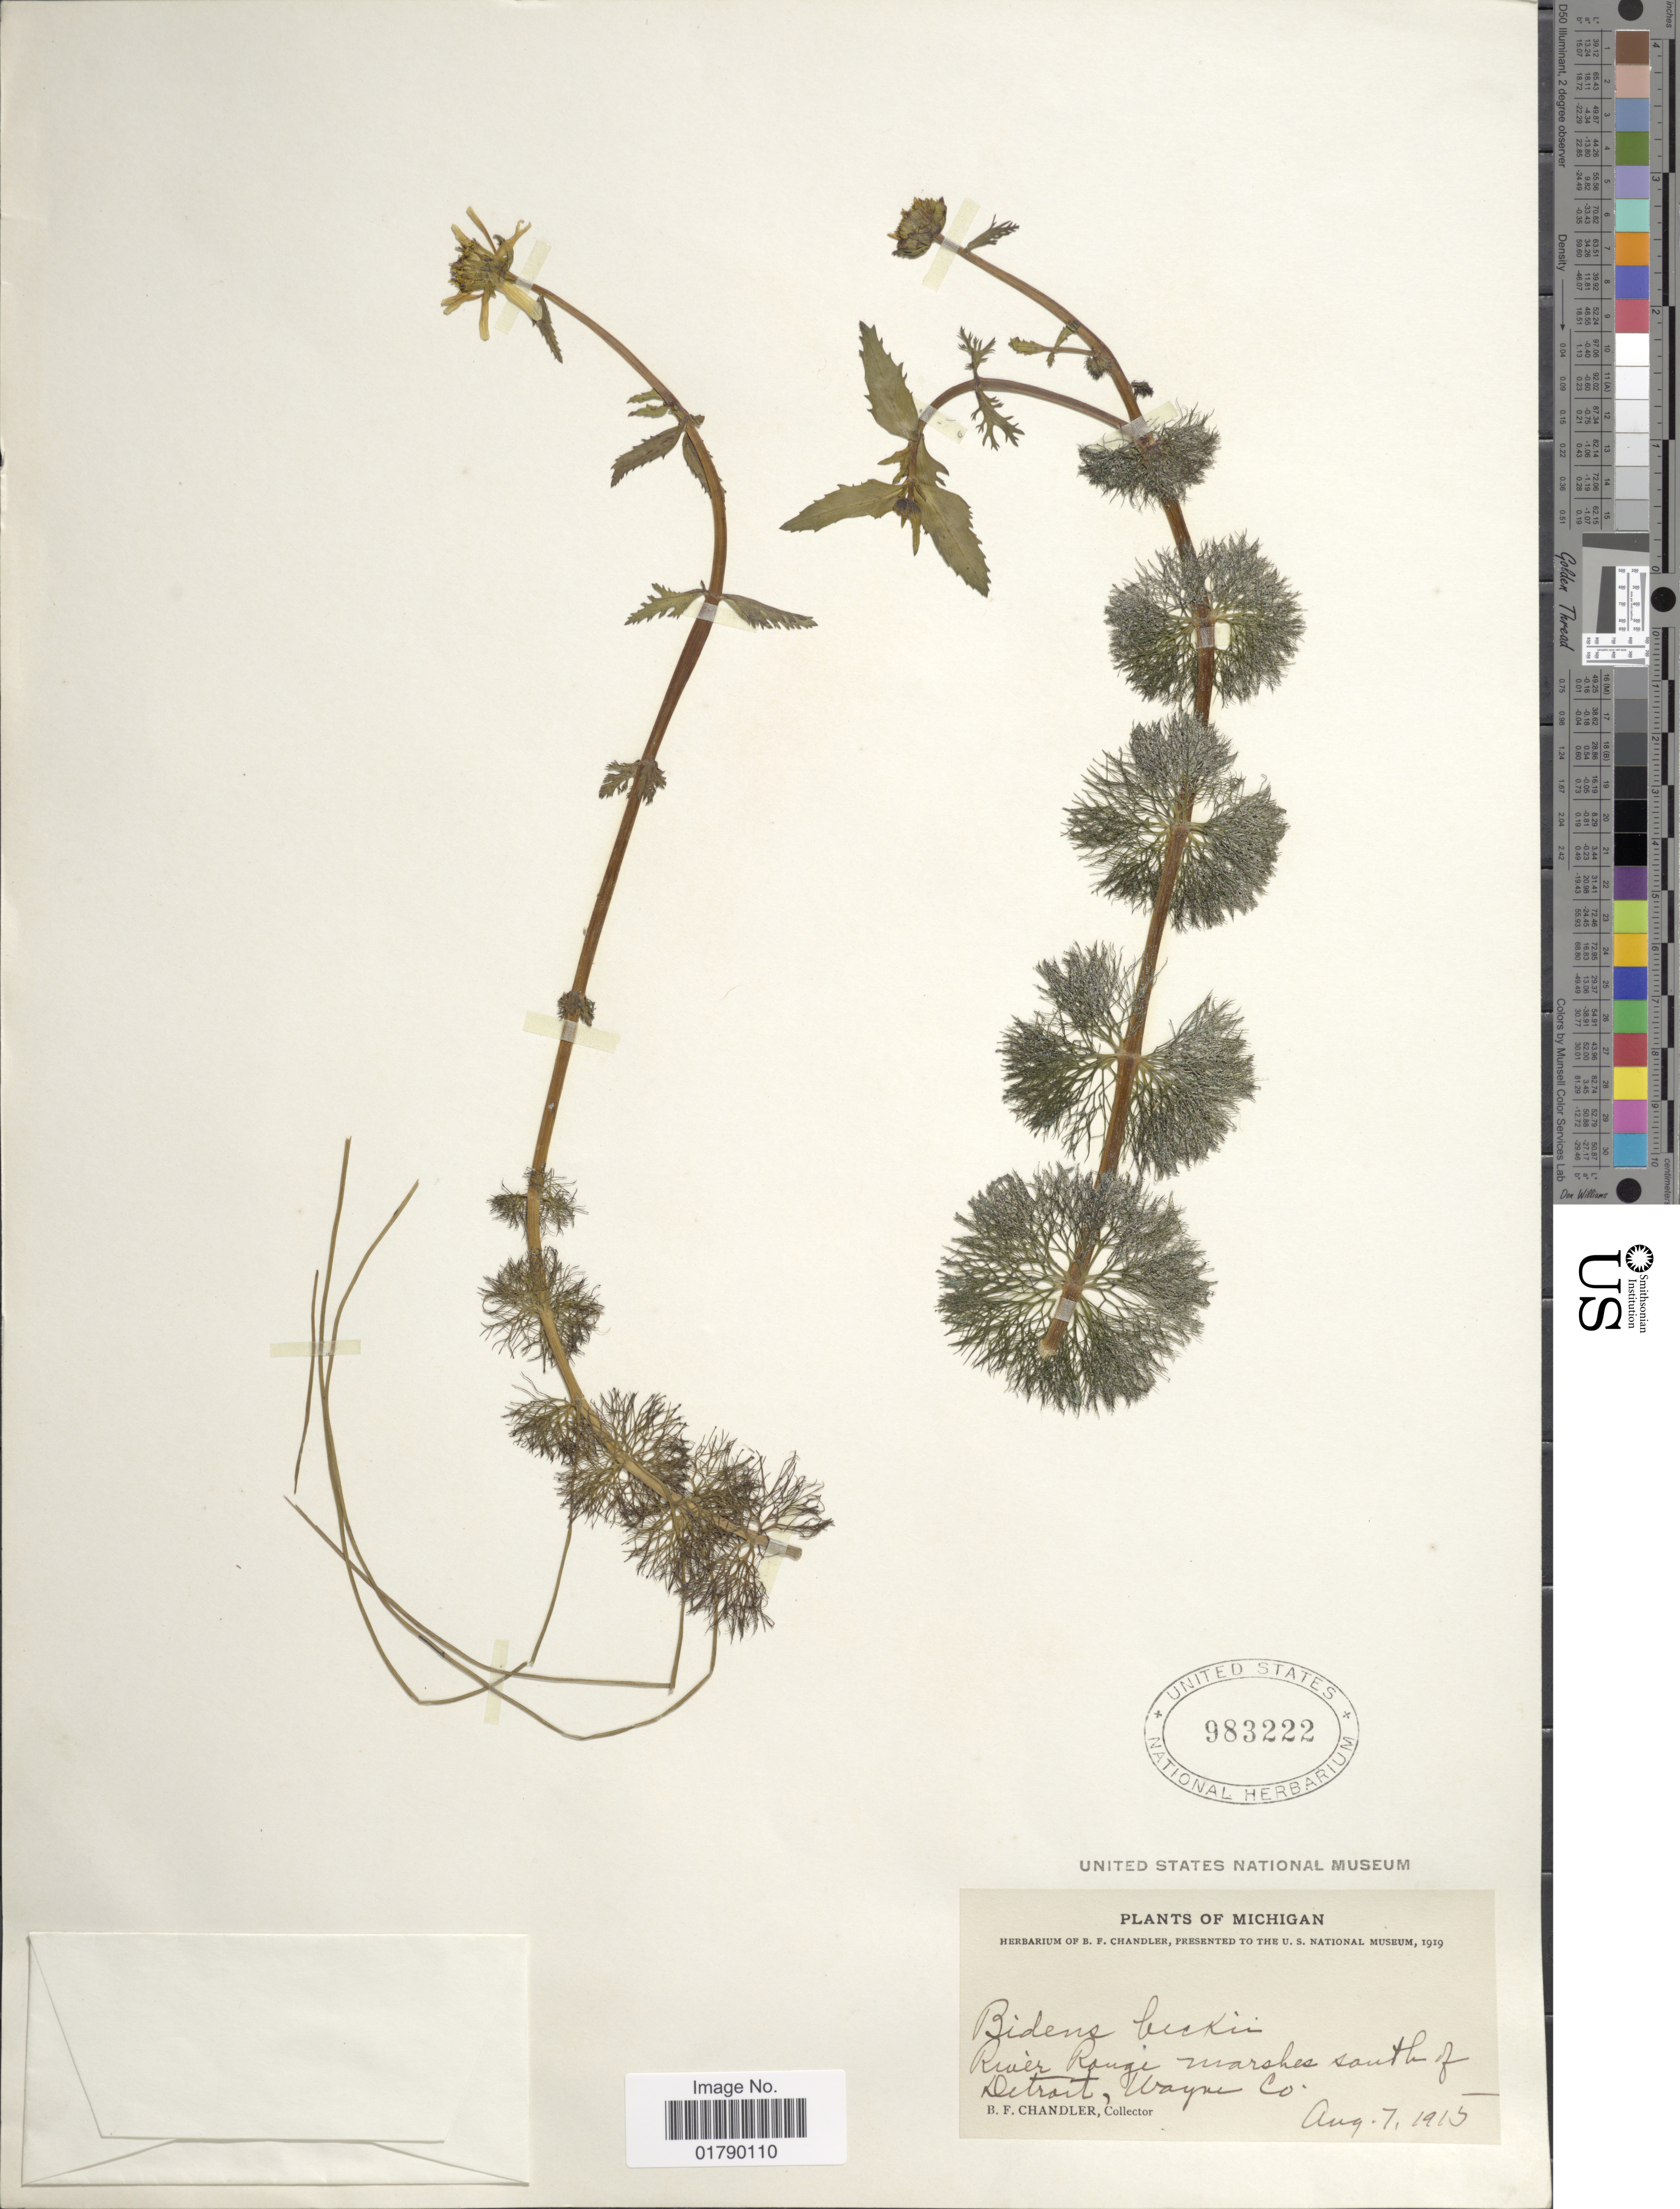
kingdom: Plantae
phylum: Tracheophyta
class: Magnoliopsida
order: Asterales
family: Asteraceae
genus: Megalodonta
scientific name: Megalodonta sp.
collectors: B. F. Chandler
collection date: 1915-08-07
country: United States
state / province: Michigan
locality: River Range marshes south of Detroit, Wayne Co.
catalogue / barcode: US 983222